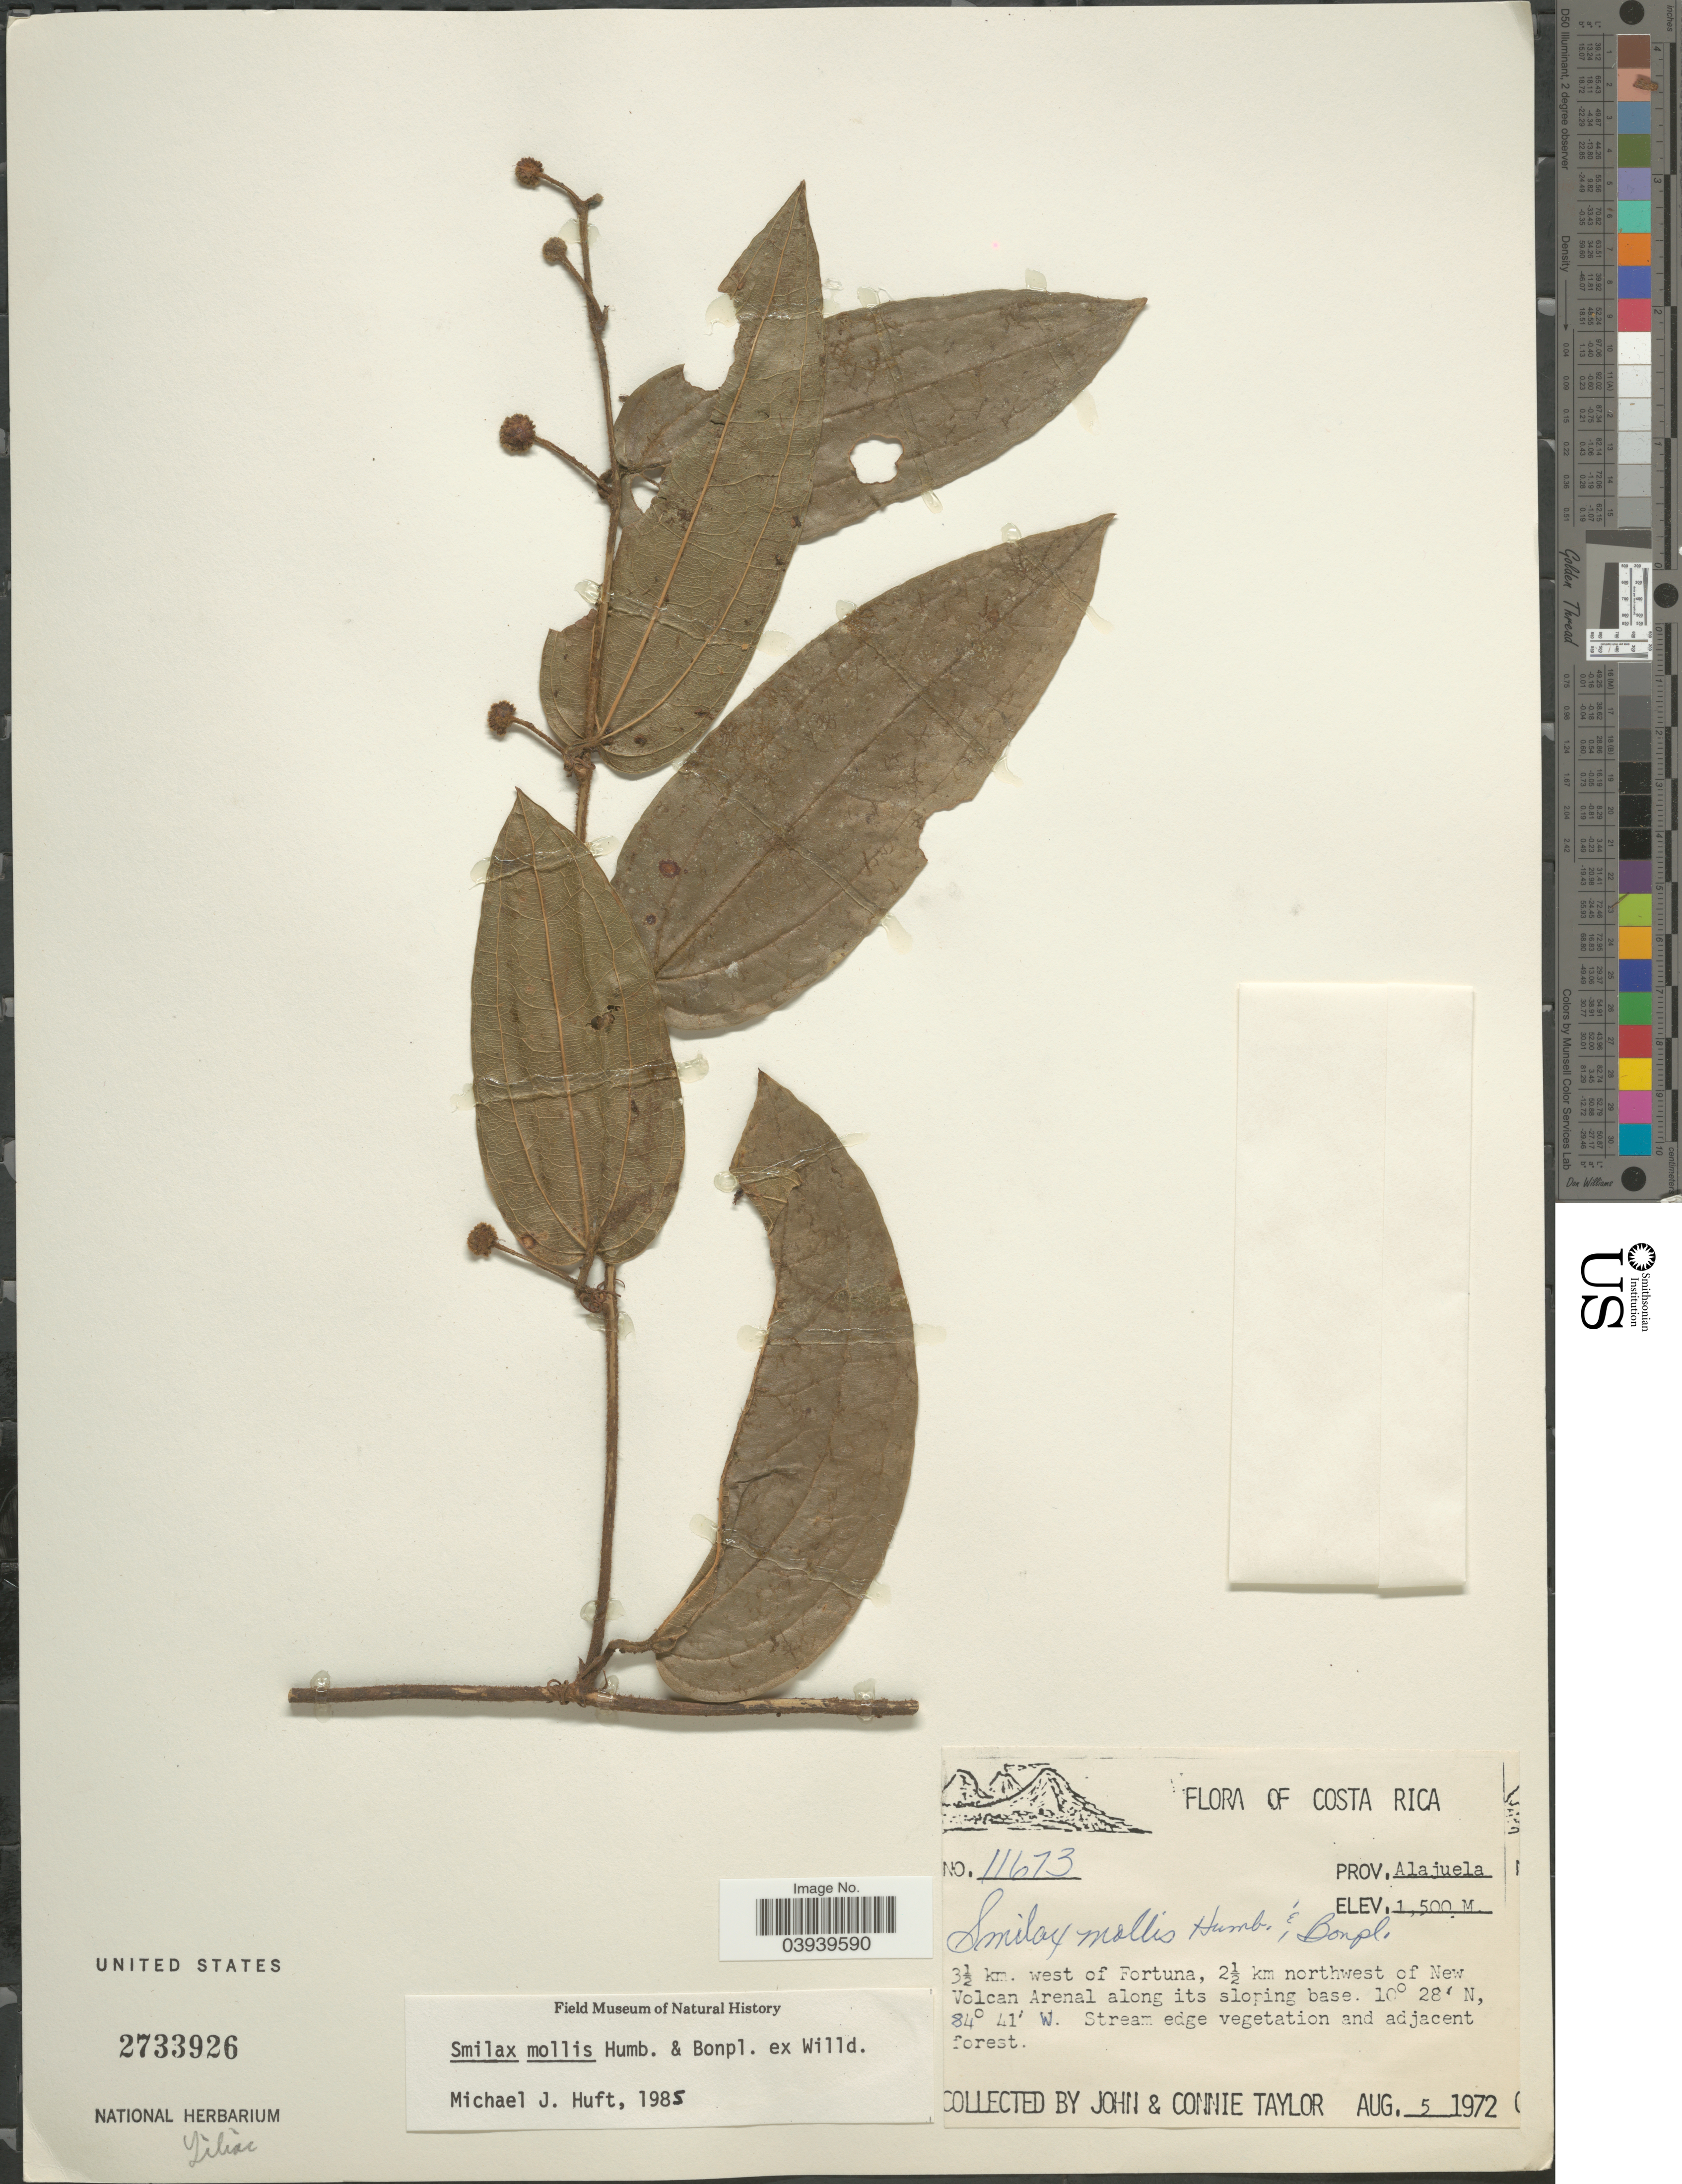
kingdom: Plantae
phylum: Tracheophyta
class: Liliopsida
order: Liliales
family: Smilacaceae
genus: Smilax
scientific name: Smilax mollis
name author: Humb. & Bonpl. ex Willd.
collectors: J. Taylor & C. Taylor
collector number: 11673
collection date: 1972-08-05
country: Costa Rica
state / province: Alajuela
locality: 3½ km. west of Fortuna, 2½ km northwest of New Volcan Arenal along its sloping base.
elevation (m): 1500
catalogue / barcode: US 2733926